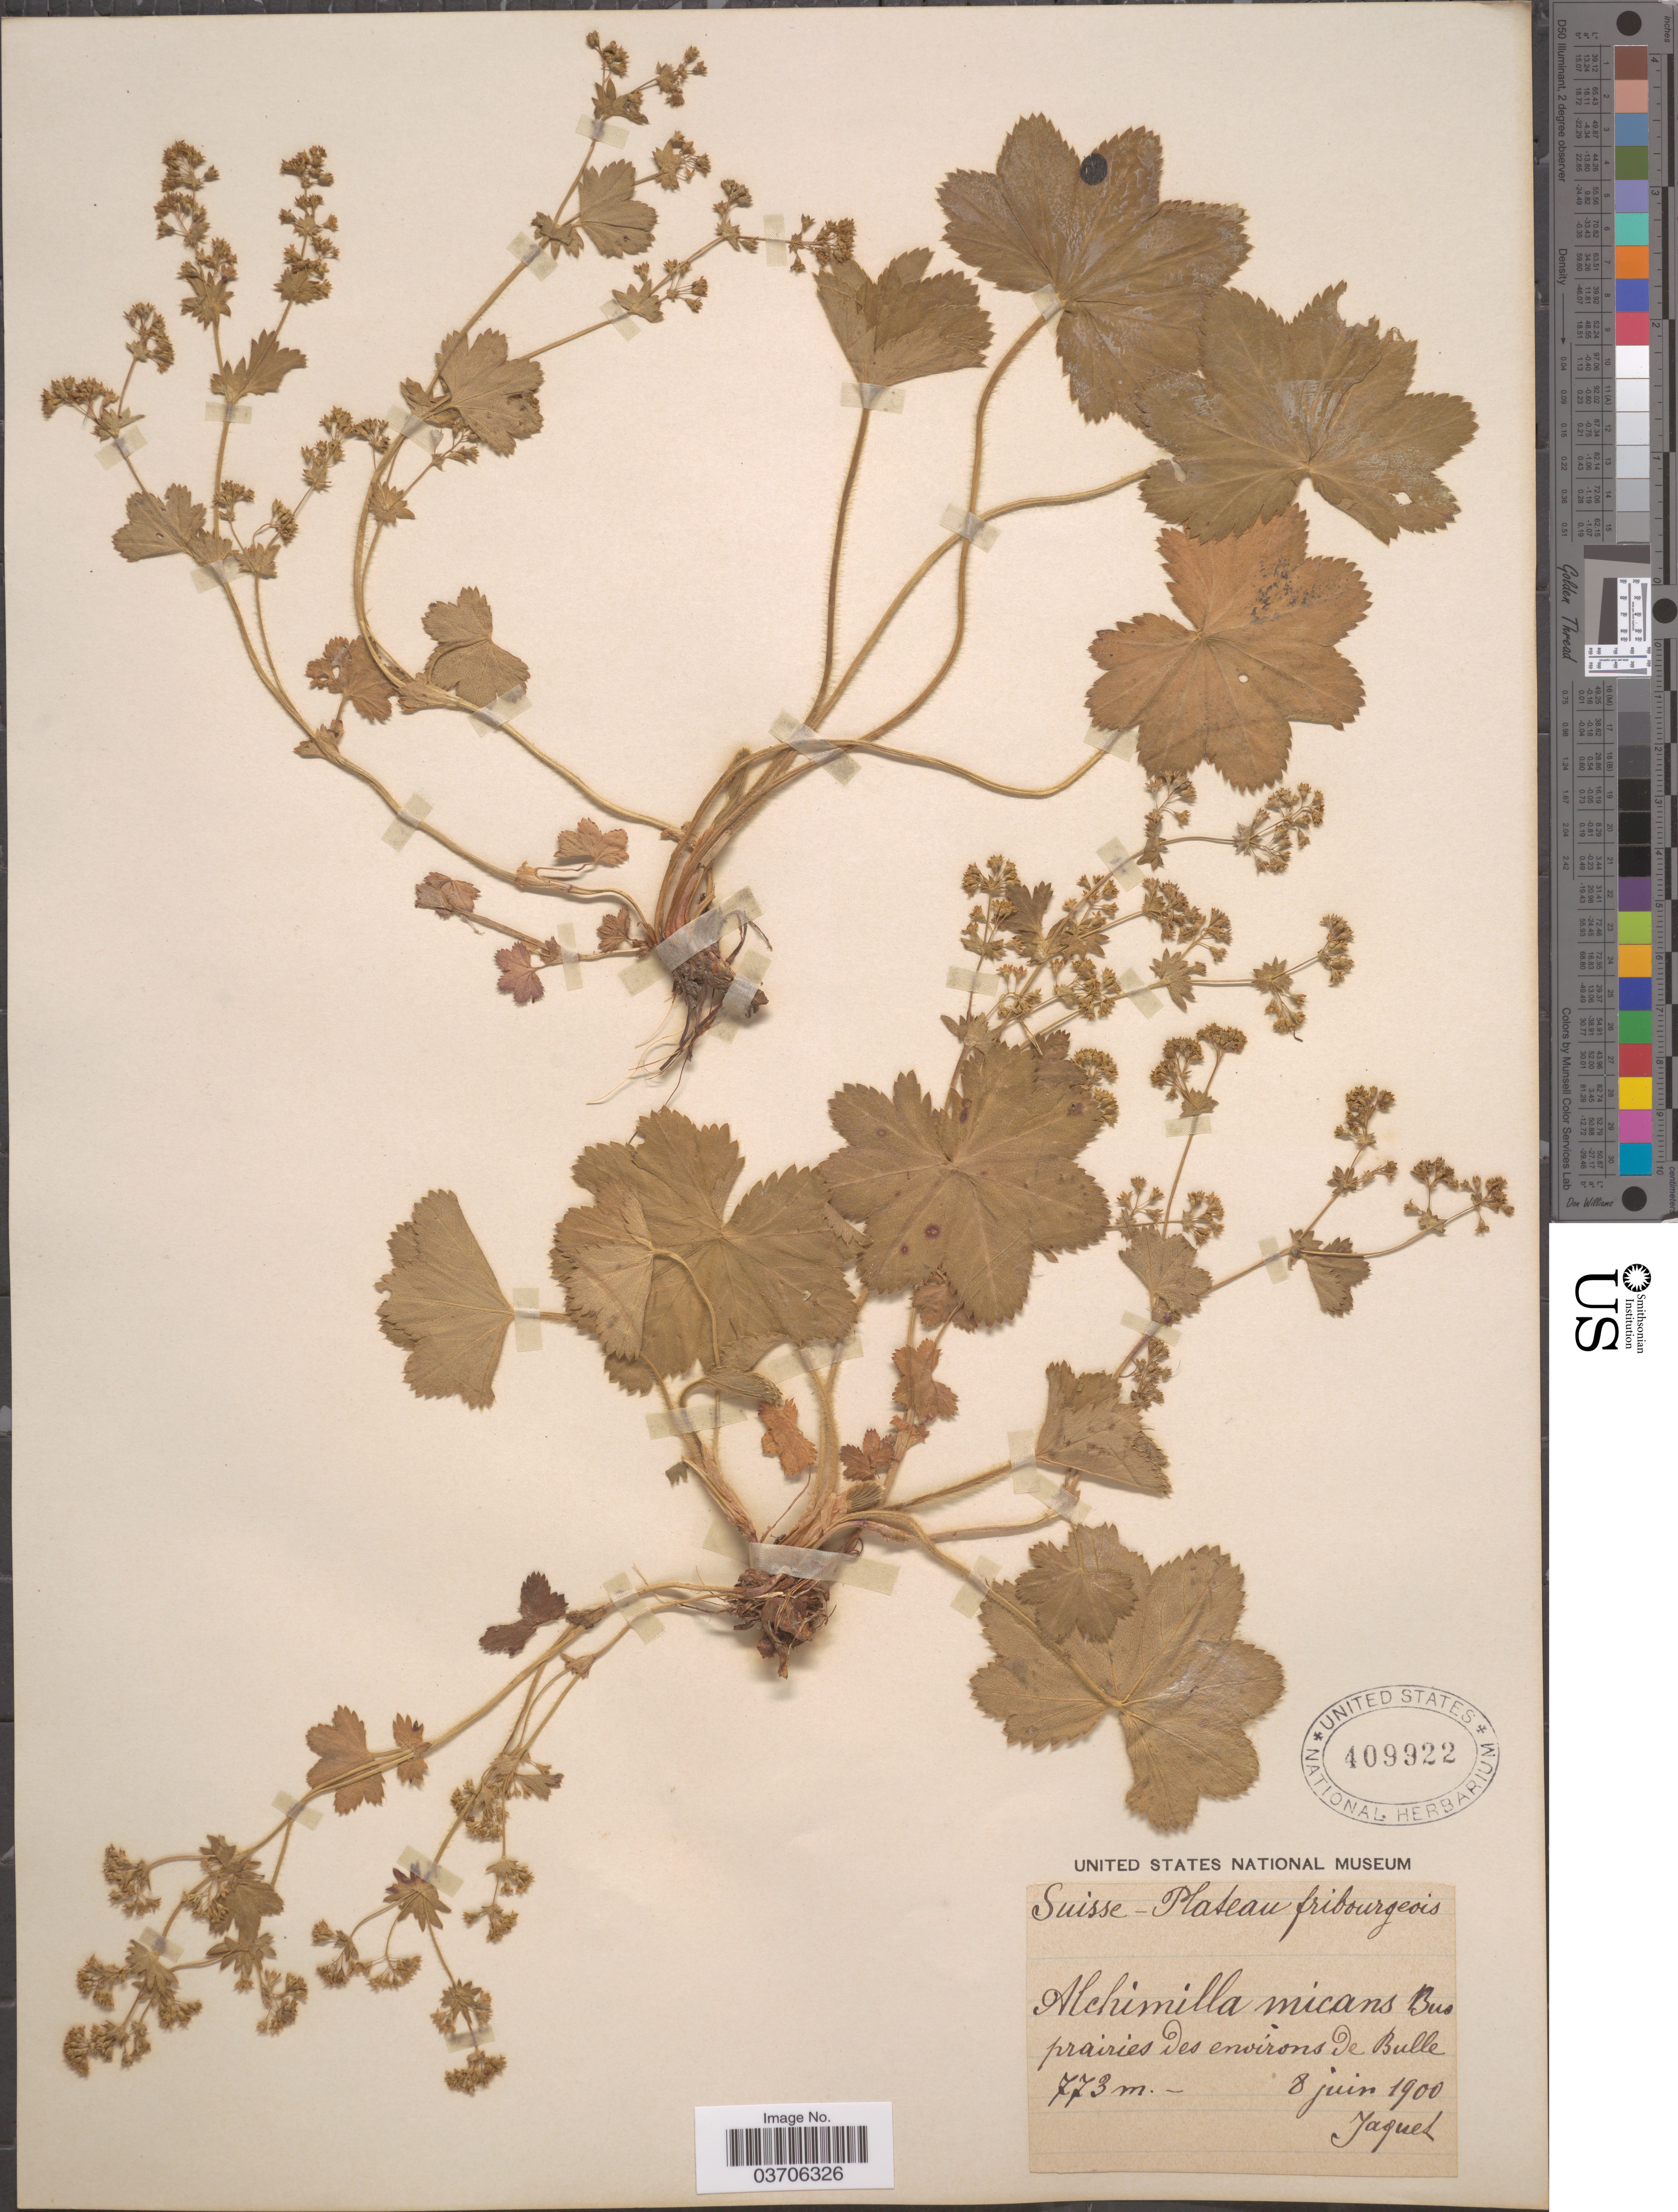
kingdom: Plantae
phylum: Tracheophyta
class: Magnoliopsida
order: Rosales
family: Rosaceae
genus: Alchemilla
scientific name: Alchemilla micans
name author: Buser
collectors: -. Jaquet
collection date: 1900-06-08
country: Switzerland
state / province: Fribourg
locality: Suisse- Plateau fribourgeois. Prairies des environs de Bulle.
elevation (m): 773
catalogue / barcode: US 409922